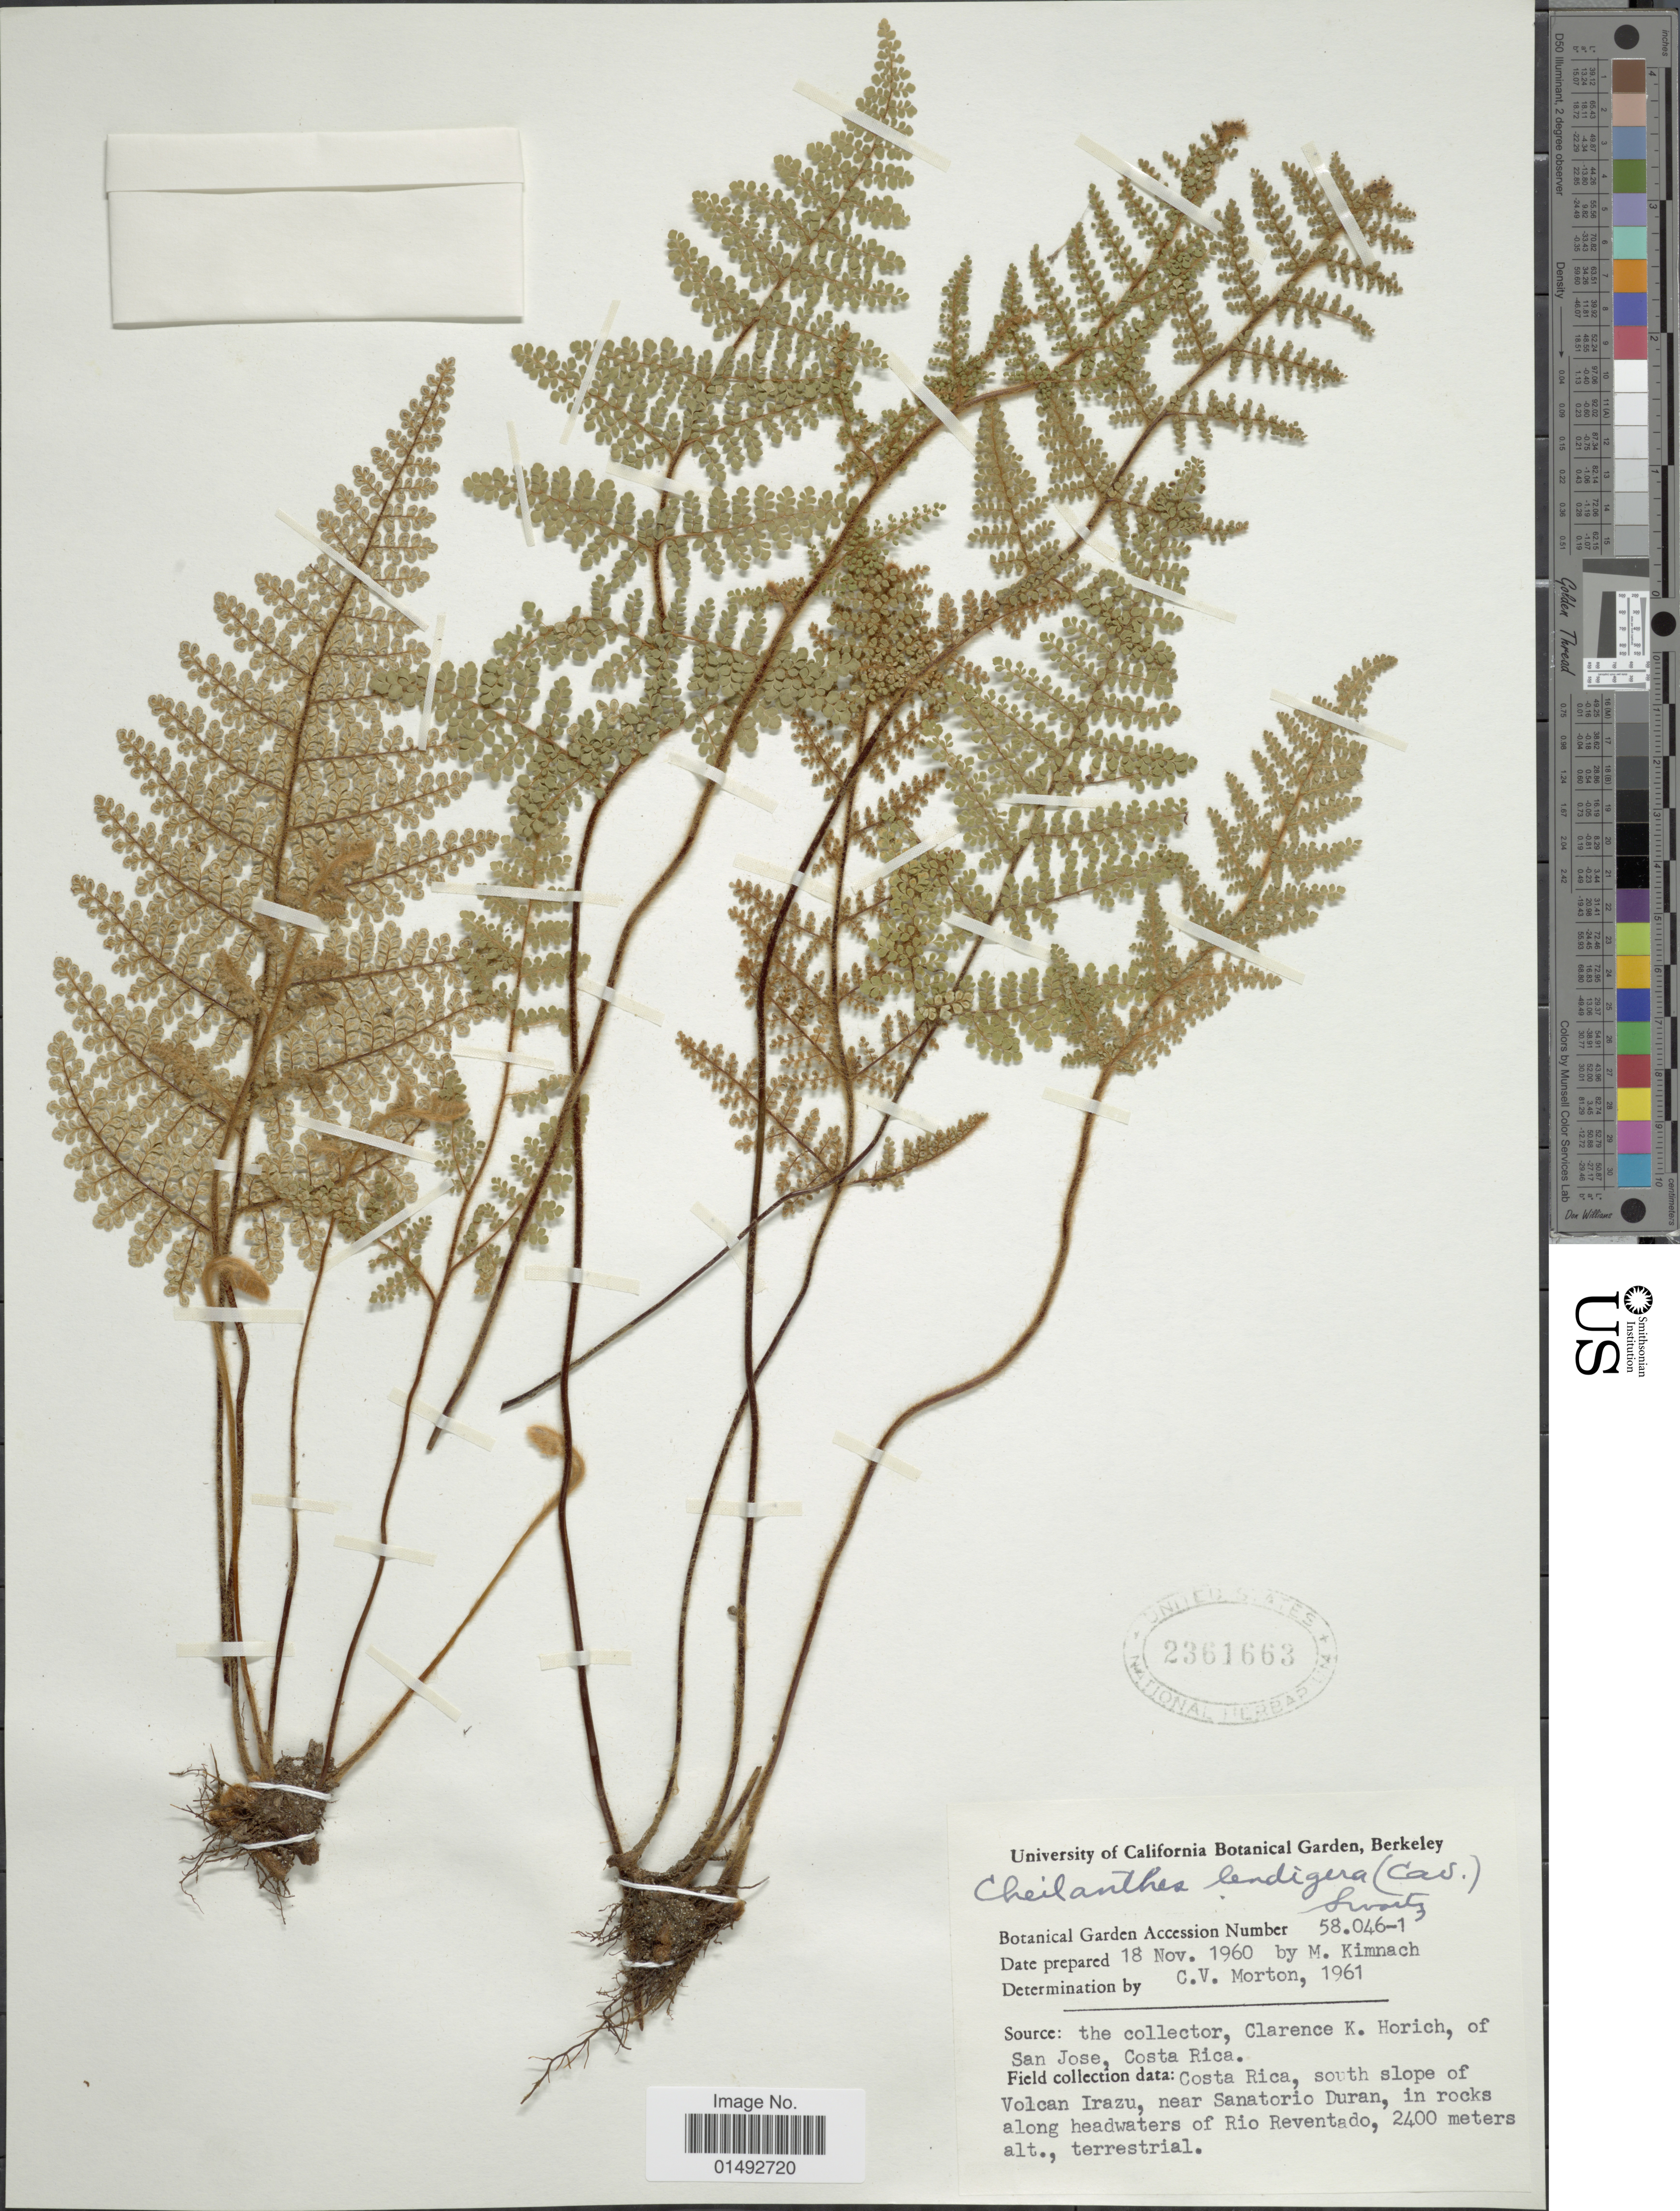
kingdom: Plantae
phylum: Tracheophyta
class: Polypodiopsida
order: Polypodiales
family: Pteridaceae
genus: Myriopteris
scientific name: Myriopteris lendigera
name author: (Cav.) J. Sm.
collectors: M. W. Kimnach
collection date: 1960-11-18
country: United States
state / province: California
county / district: Alameda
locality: University of California Botanical Garden, Berkeley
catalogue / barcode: US 2361663